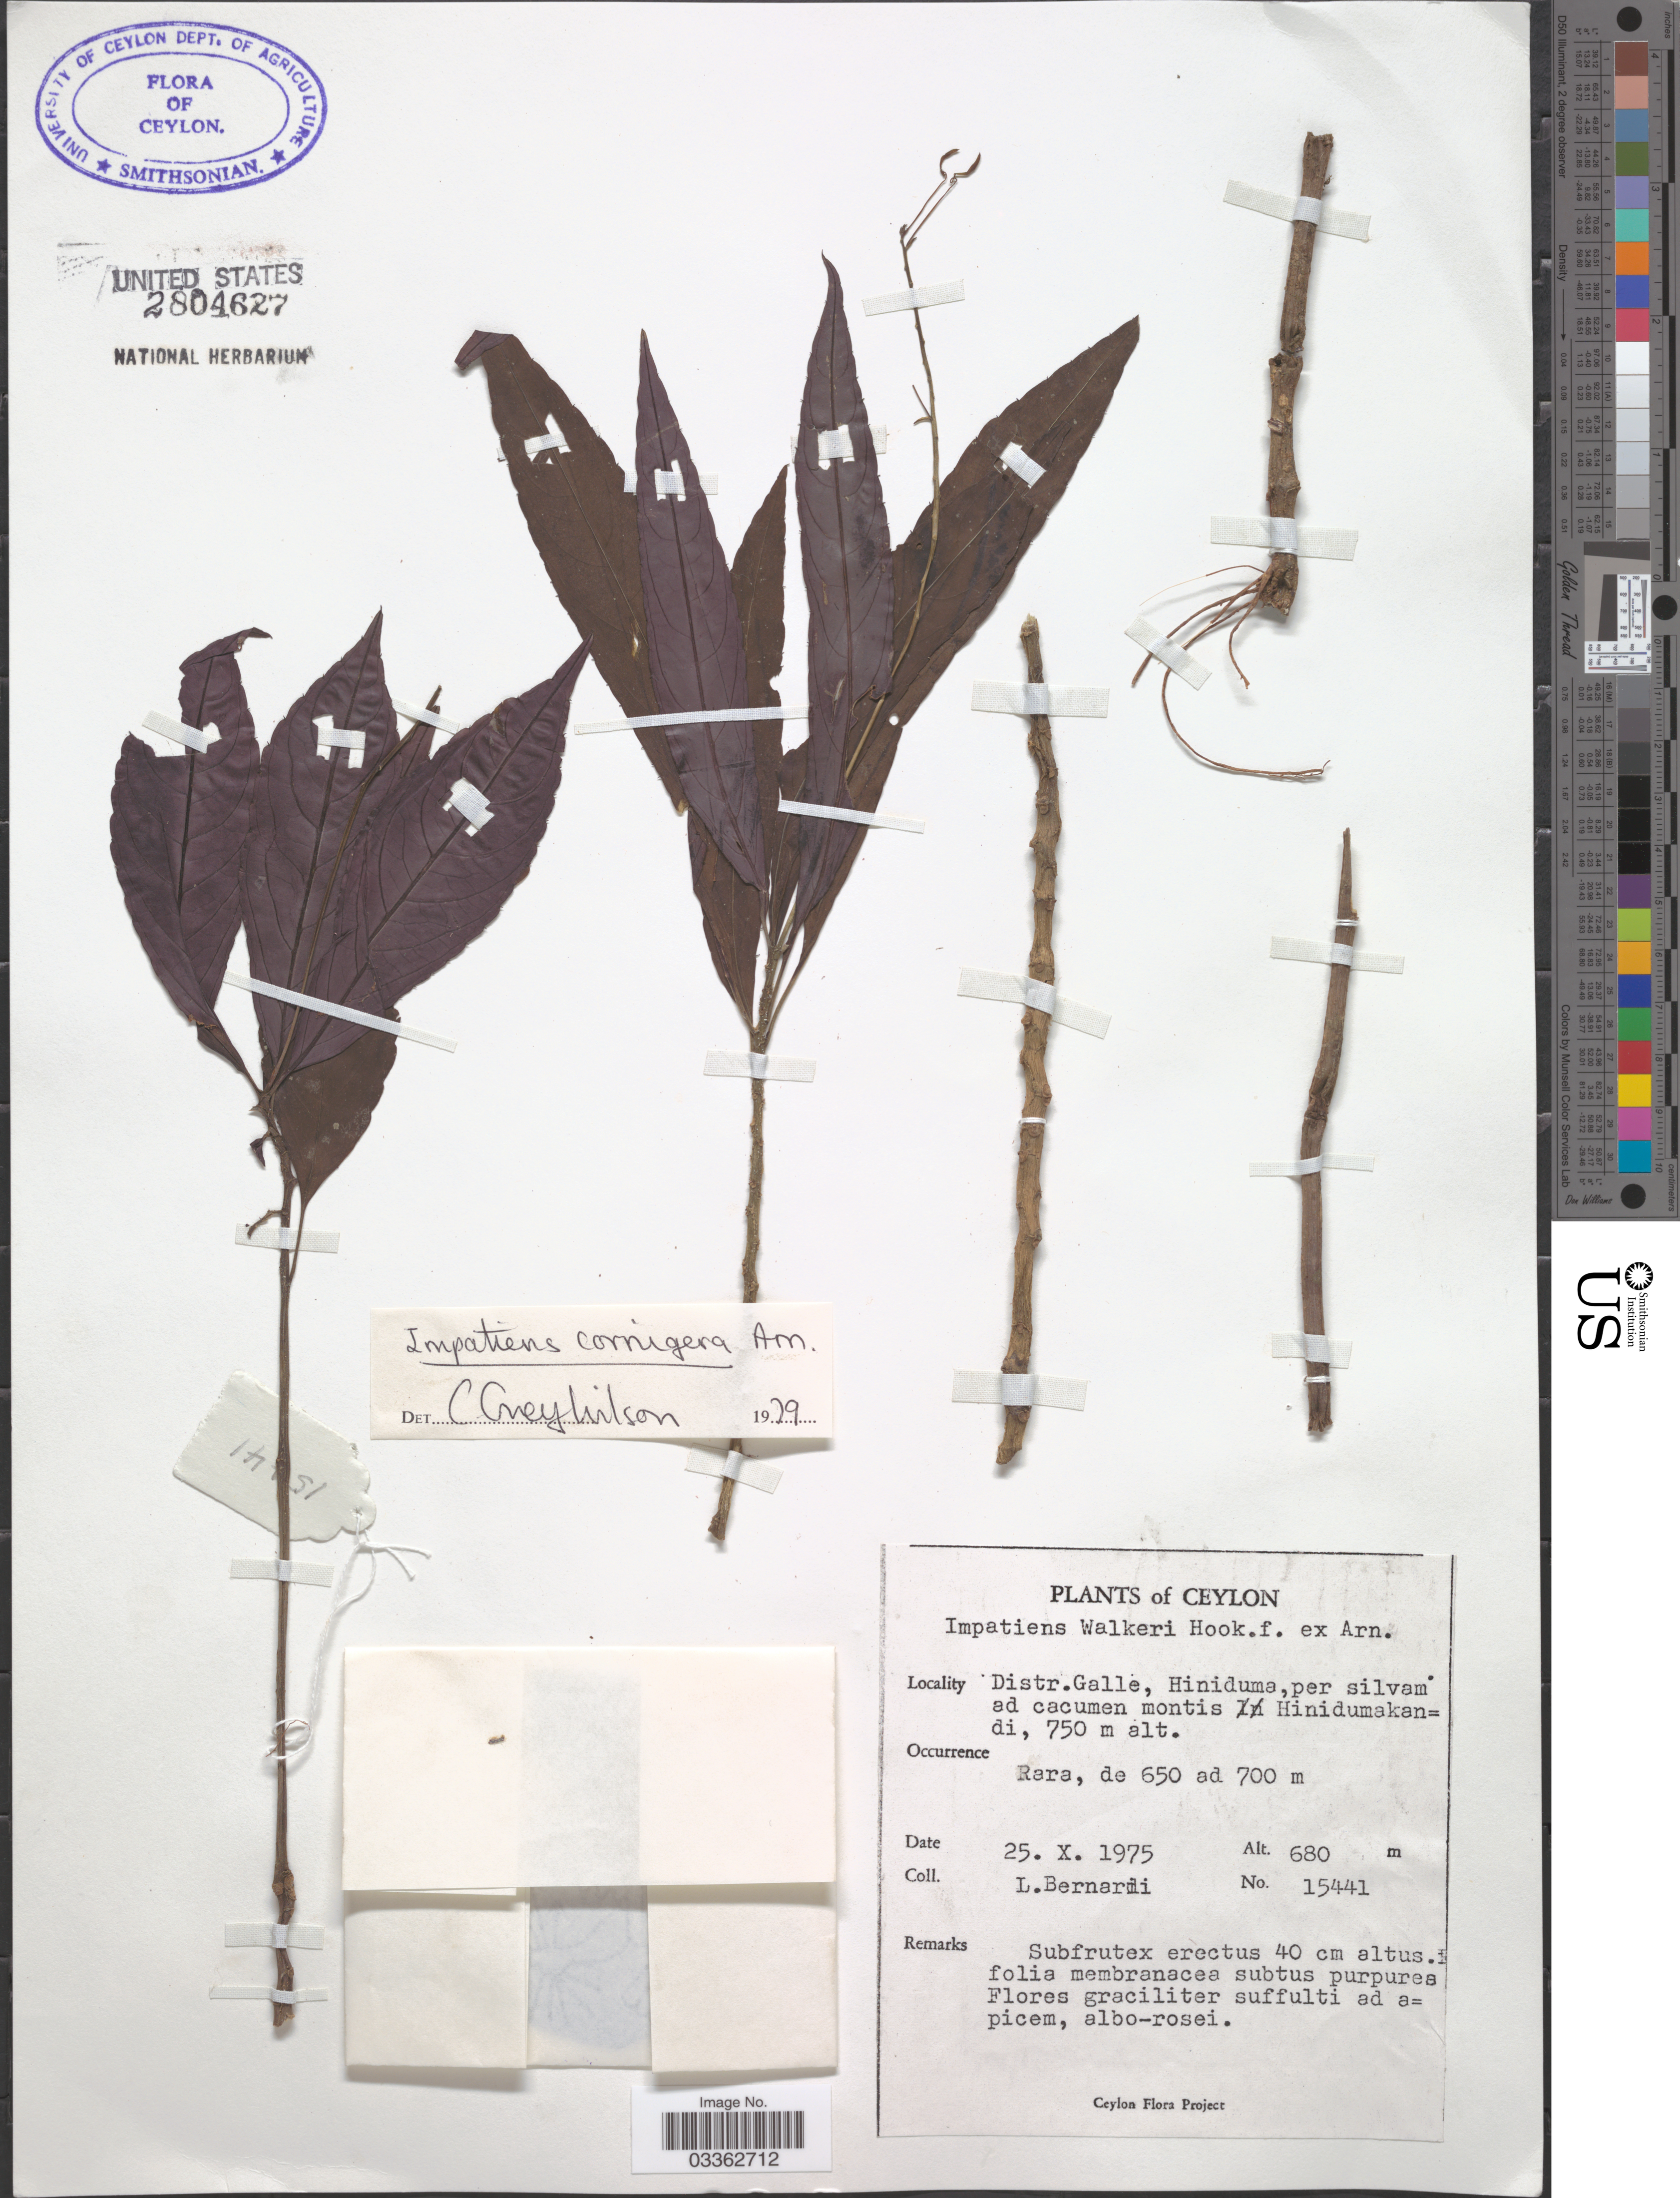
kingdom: Plantae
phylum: Tracheophyta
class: Magnoliopsida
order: Ericales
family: Balsaminaceae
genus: Impatiens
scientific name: Impatiens cornigera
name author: Arn.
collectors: L. Bernardi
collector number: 15441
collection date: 1975-10-25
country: Sri Lanka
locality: Ceylon. Distr. Galle, Hiniduma, per silvam ad cacumen montis Hinidumakandi.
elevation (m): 680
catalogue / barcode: US 2804627